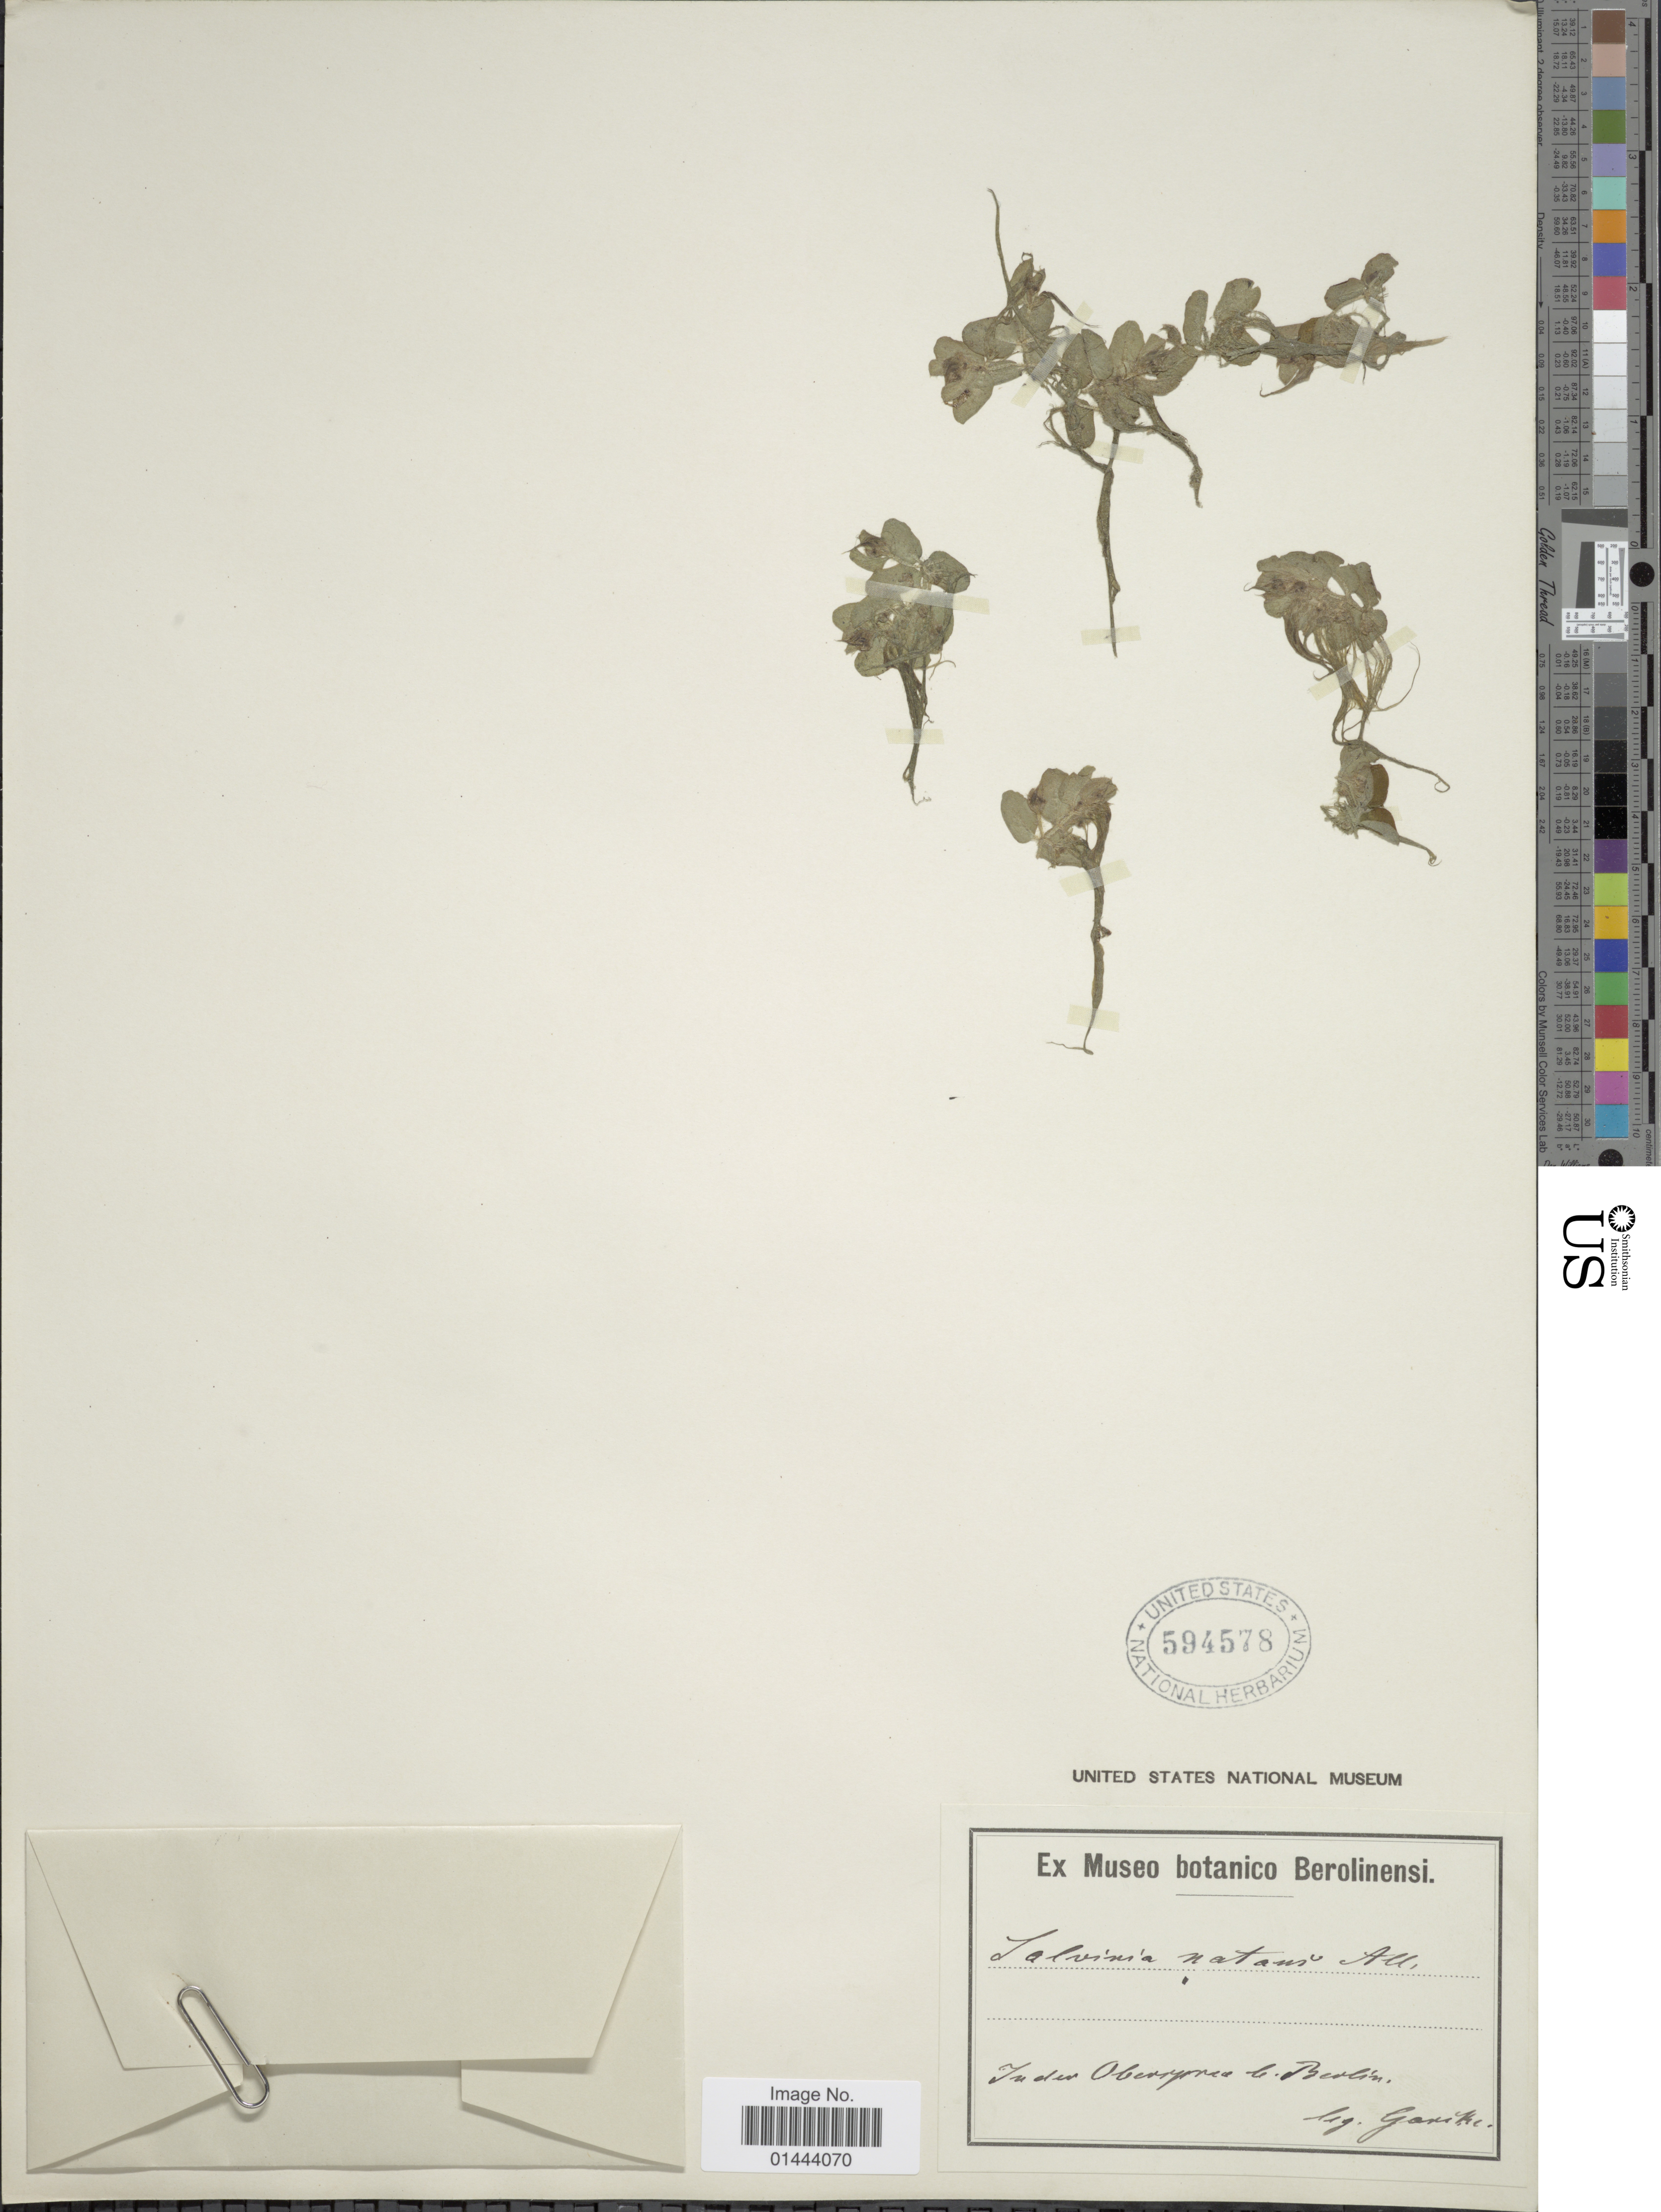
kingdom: Plantae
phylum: Tracheophyta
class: Polypodiopsida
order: Salviniales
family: Salviniaceae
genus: Salvinia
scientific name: Salvinia natans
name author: (L.) All.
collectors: Garike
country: Germany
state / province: Berlin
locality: In den Oberopnea [interpreted]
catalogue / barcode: US 594578